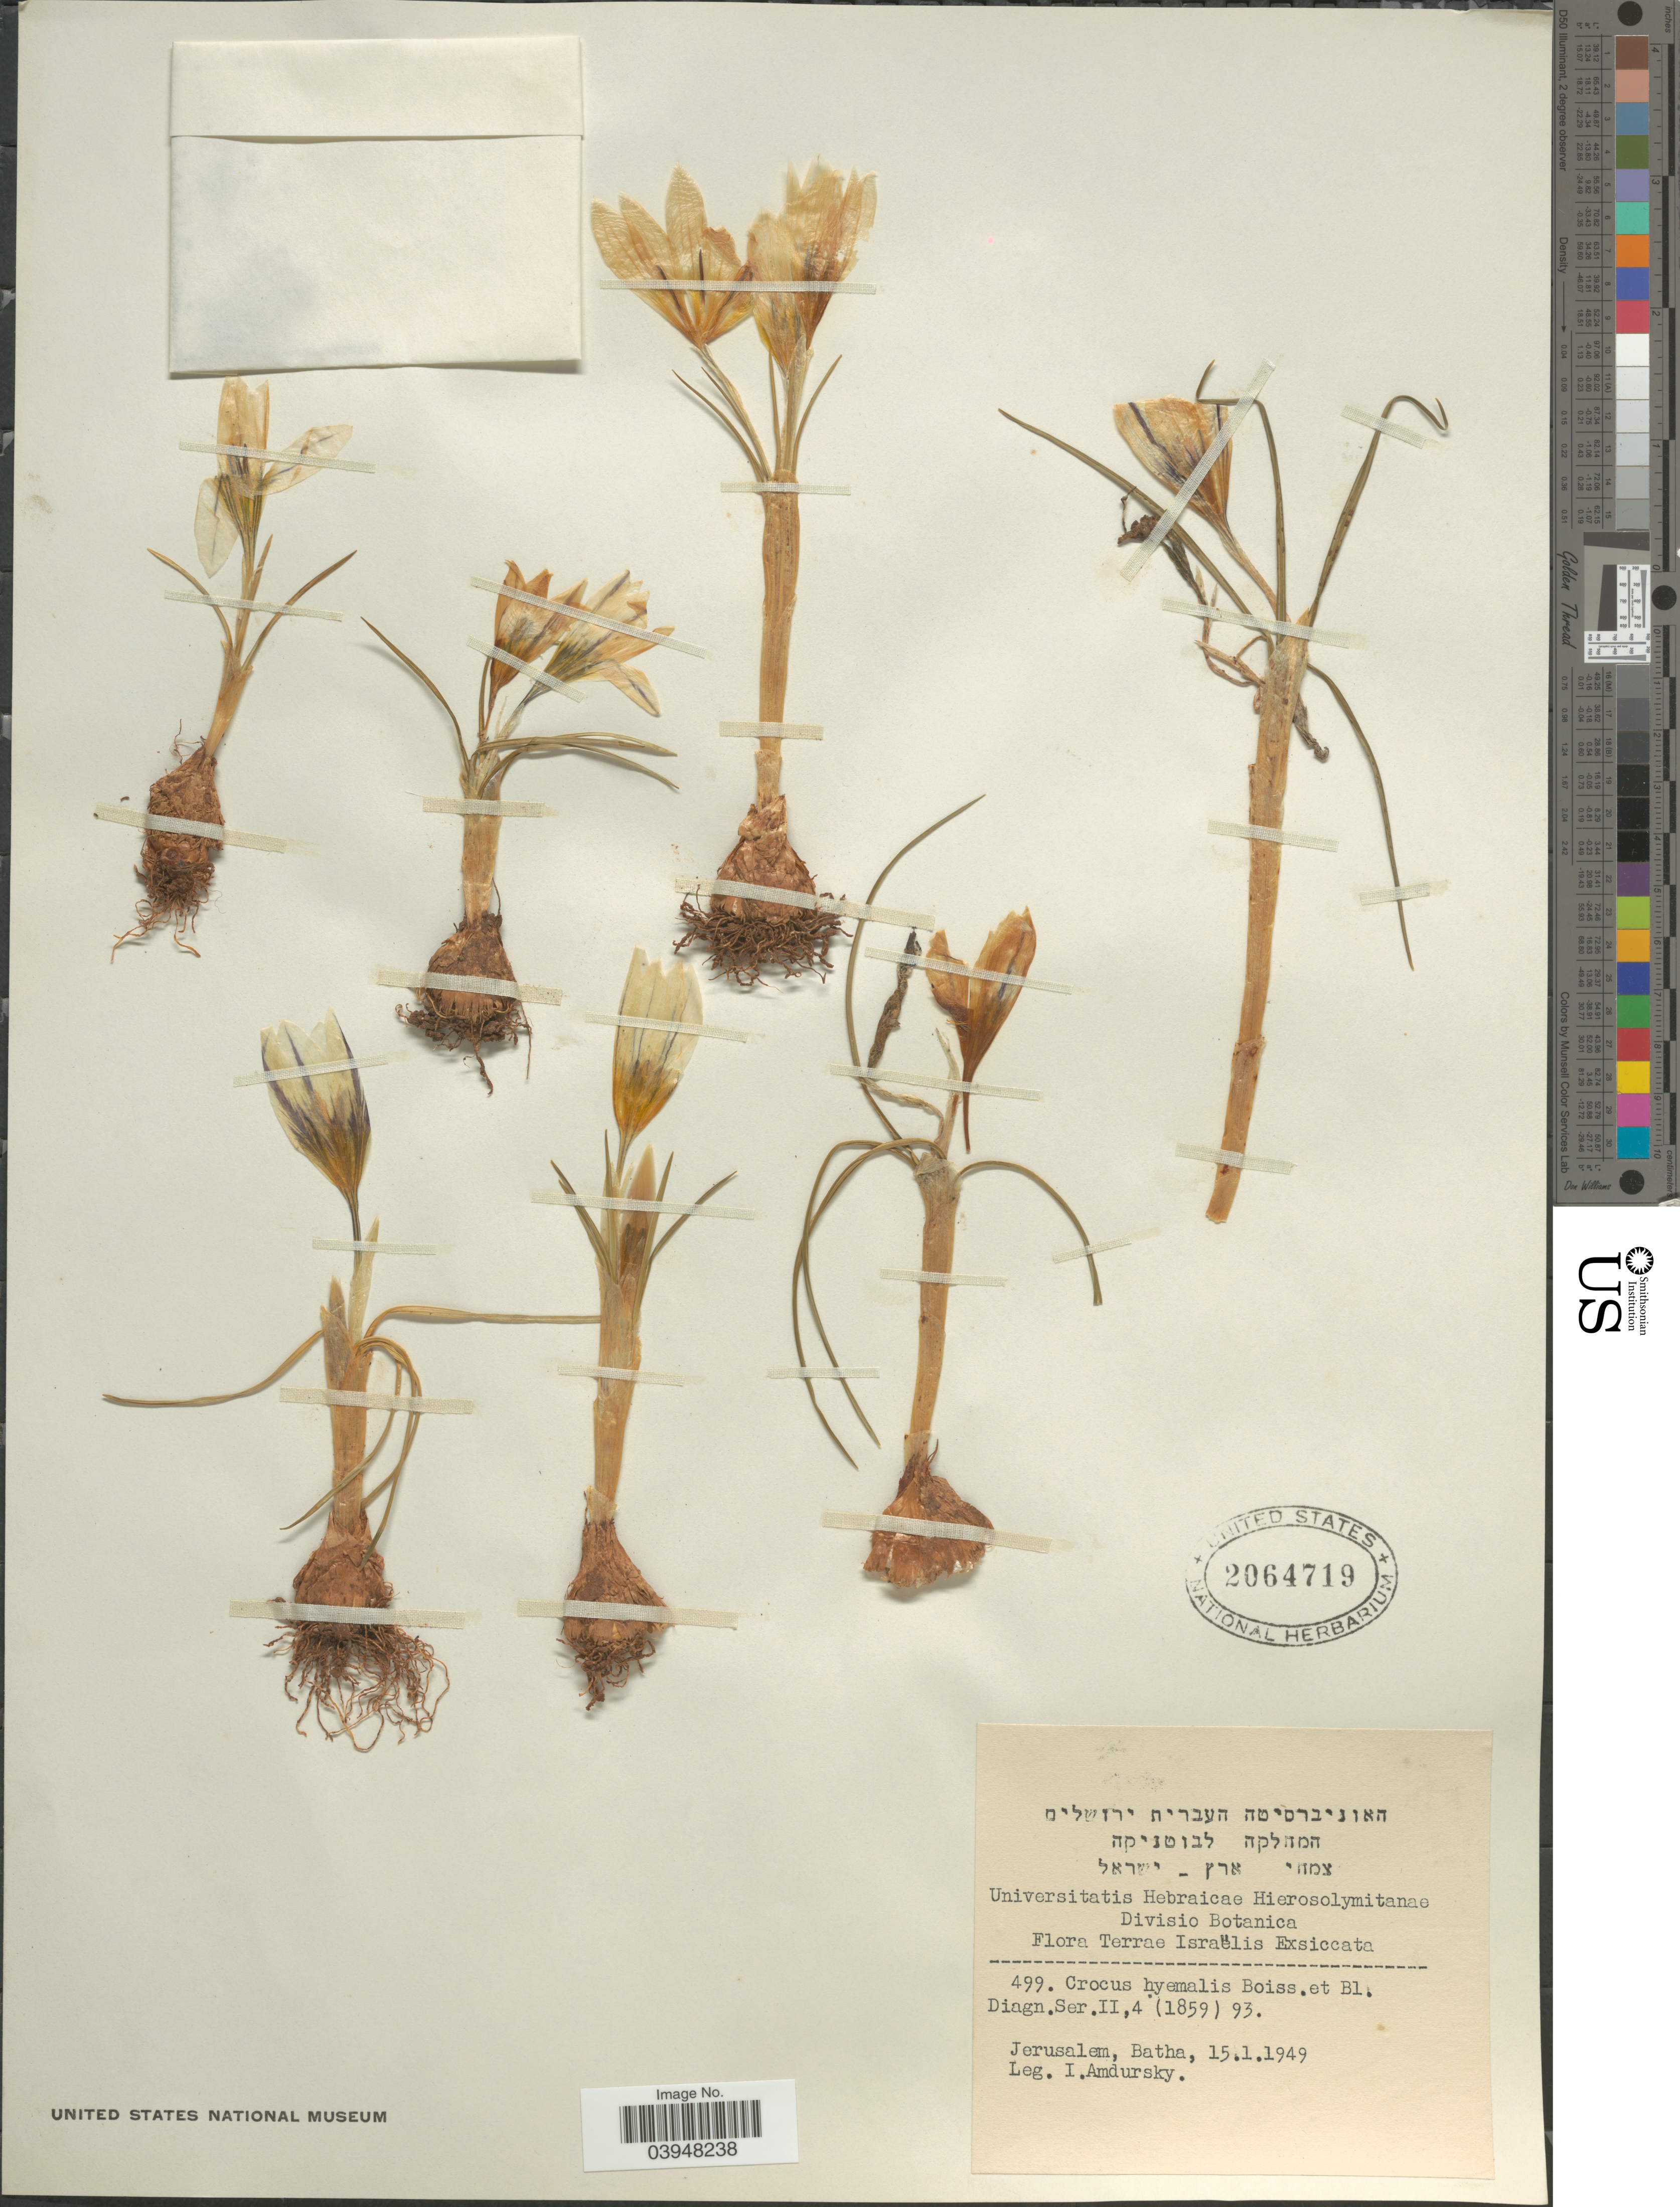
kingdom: Plantae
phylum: Tracheophyta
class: Liliopsida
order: Asparagales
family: Iridaceae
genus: Crocus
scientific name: Crocus hyemalis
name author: Boiss. & Blanche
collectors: I. Amdursky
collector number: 499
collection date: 1949-01-15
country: Israel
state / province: Jerusalem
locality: Terrae Israëlis. Batha.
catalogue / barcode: US 2064719